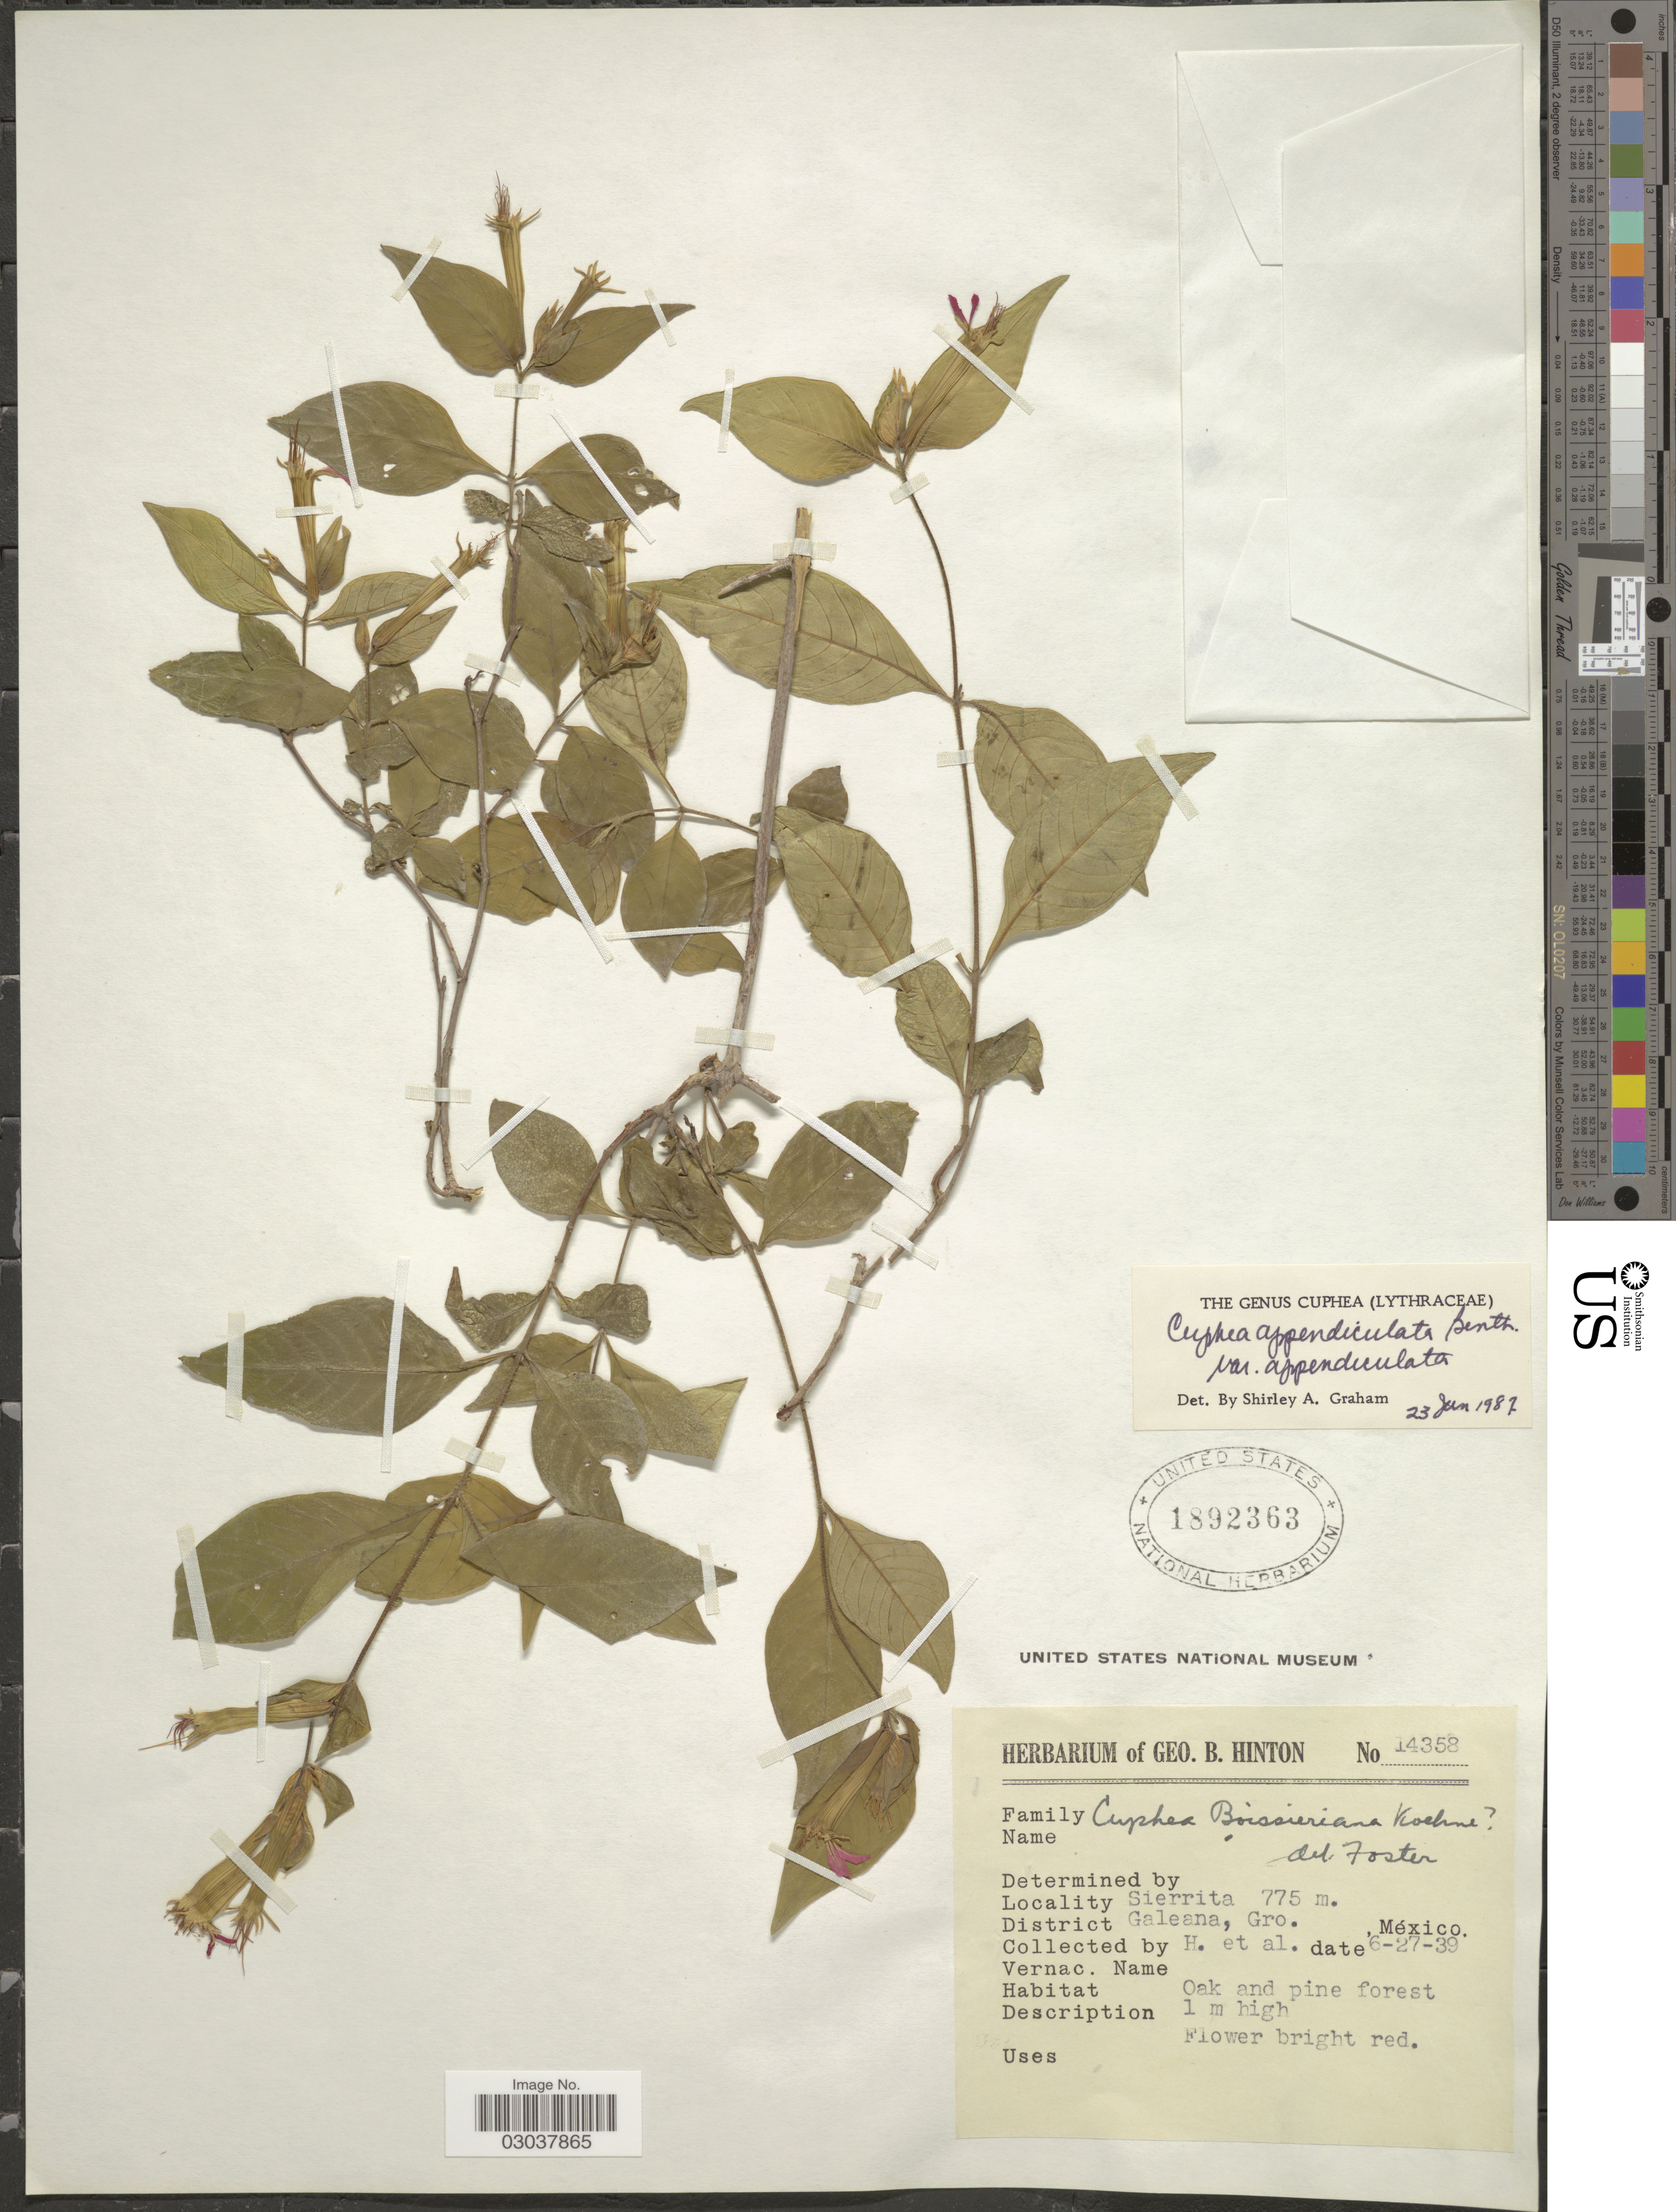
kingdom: Plantae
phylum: Tracheophyta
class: Magnoliopsida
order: Myrtales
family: Lythraceae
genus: Cuphea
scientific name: Cuphea appendiculata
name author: Benth.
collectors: G. B. Hinton & et al.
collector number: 14358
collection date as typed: Transcribed d/m/y: 27/6/39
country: Mexico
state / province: Guerrero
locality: Sierrita. District Galeana, Gro.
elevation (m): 775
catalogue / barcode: US 1892363